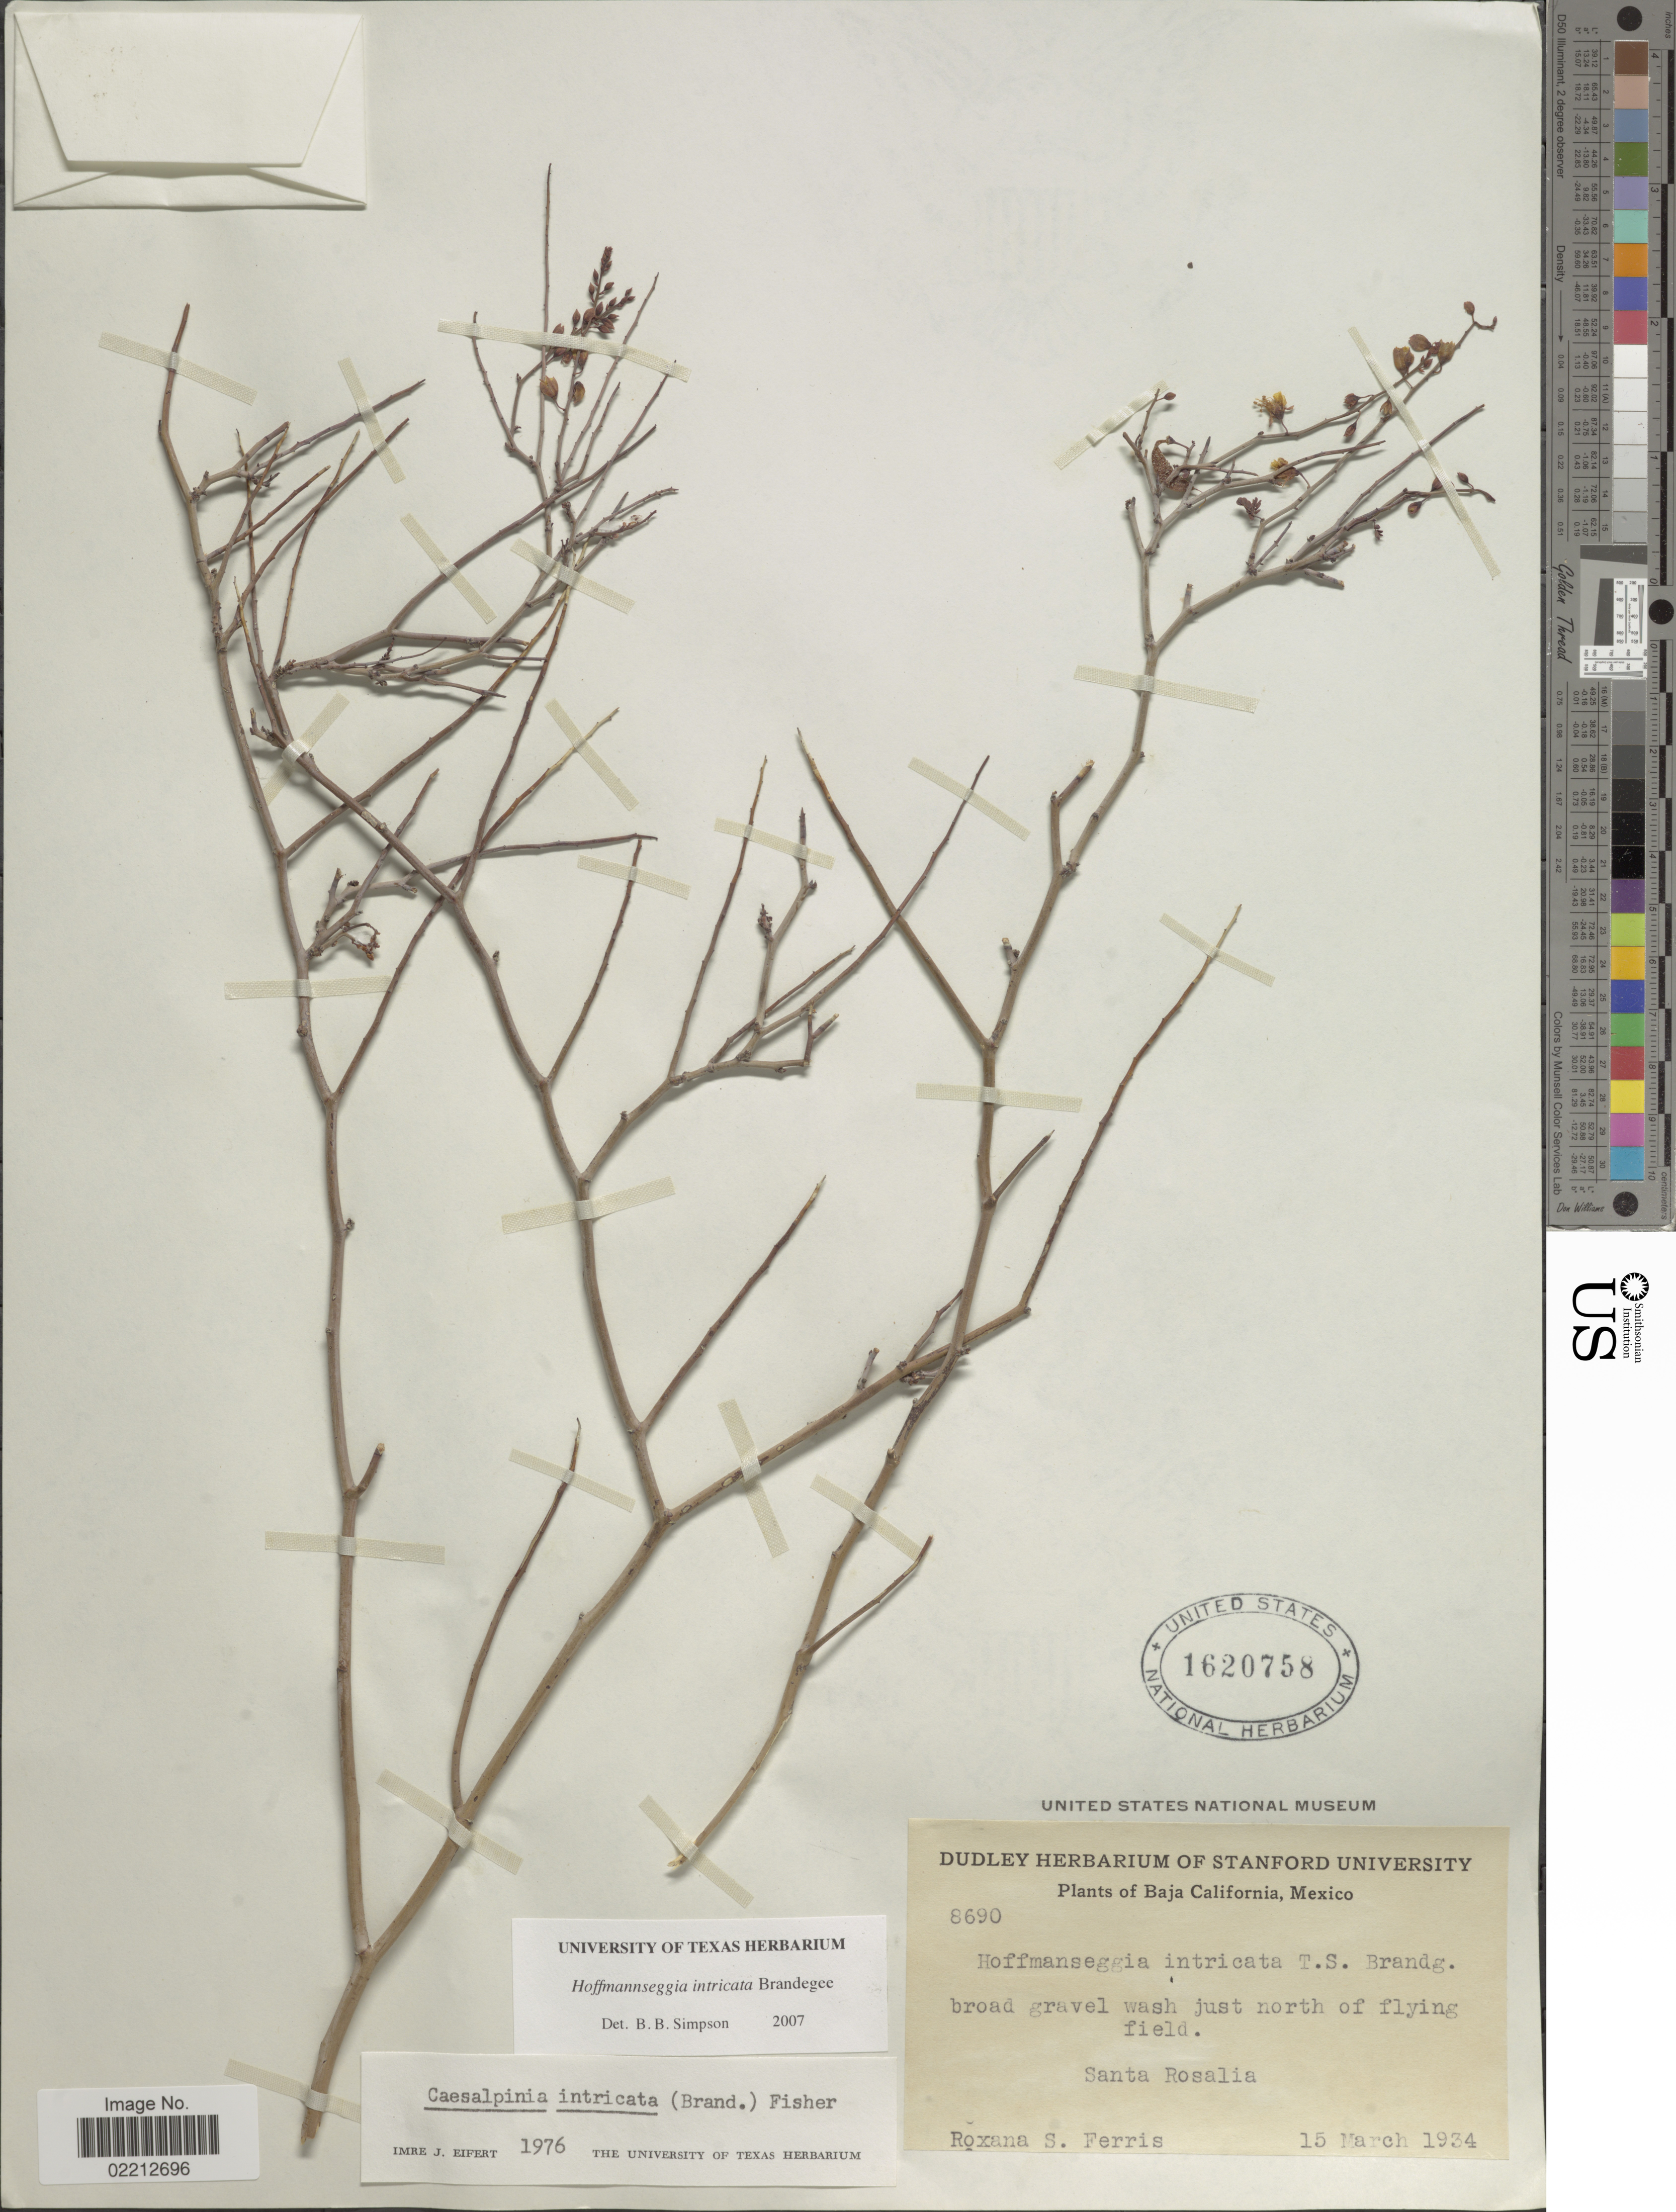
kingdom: Plantae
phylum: Tracheophyta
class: Magnoliopsida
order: Fabales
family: Fabaceae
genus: Hoffmannseggia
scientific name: Hoffmannseggia intricata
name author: Brandegee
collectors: R. S. Ferris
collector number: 8690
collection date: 1934-03-15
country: Mexico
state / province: Baja California Sur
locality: Broad gravel wash just north of flying field. Santa Rosalia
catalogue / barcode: US 1620758